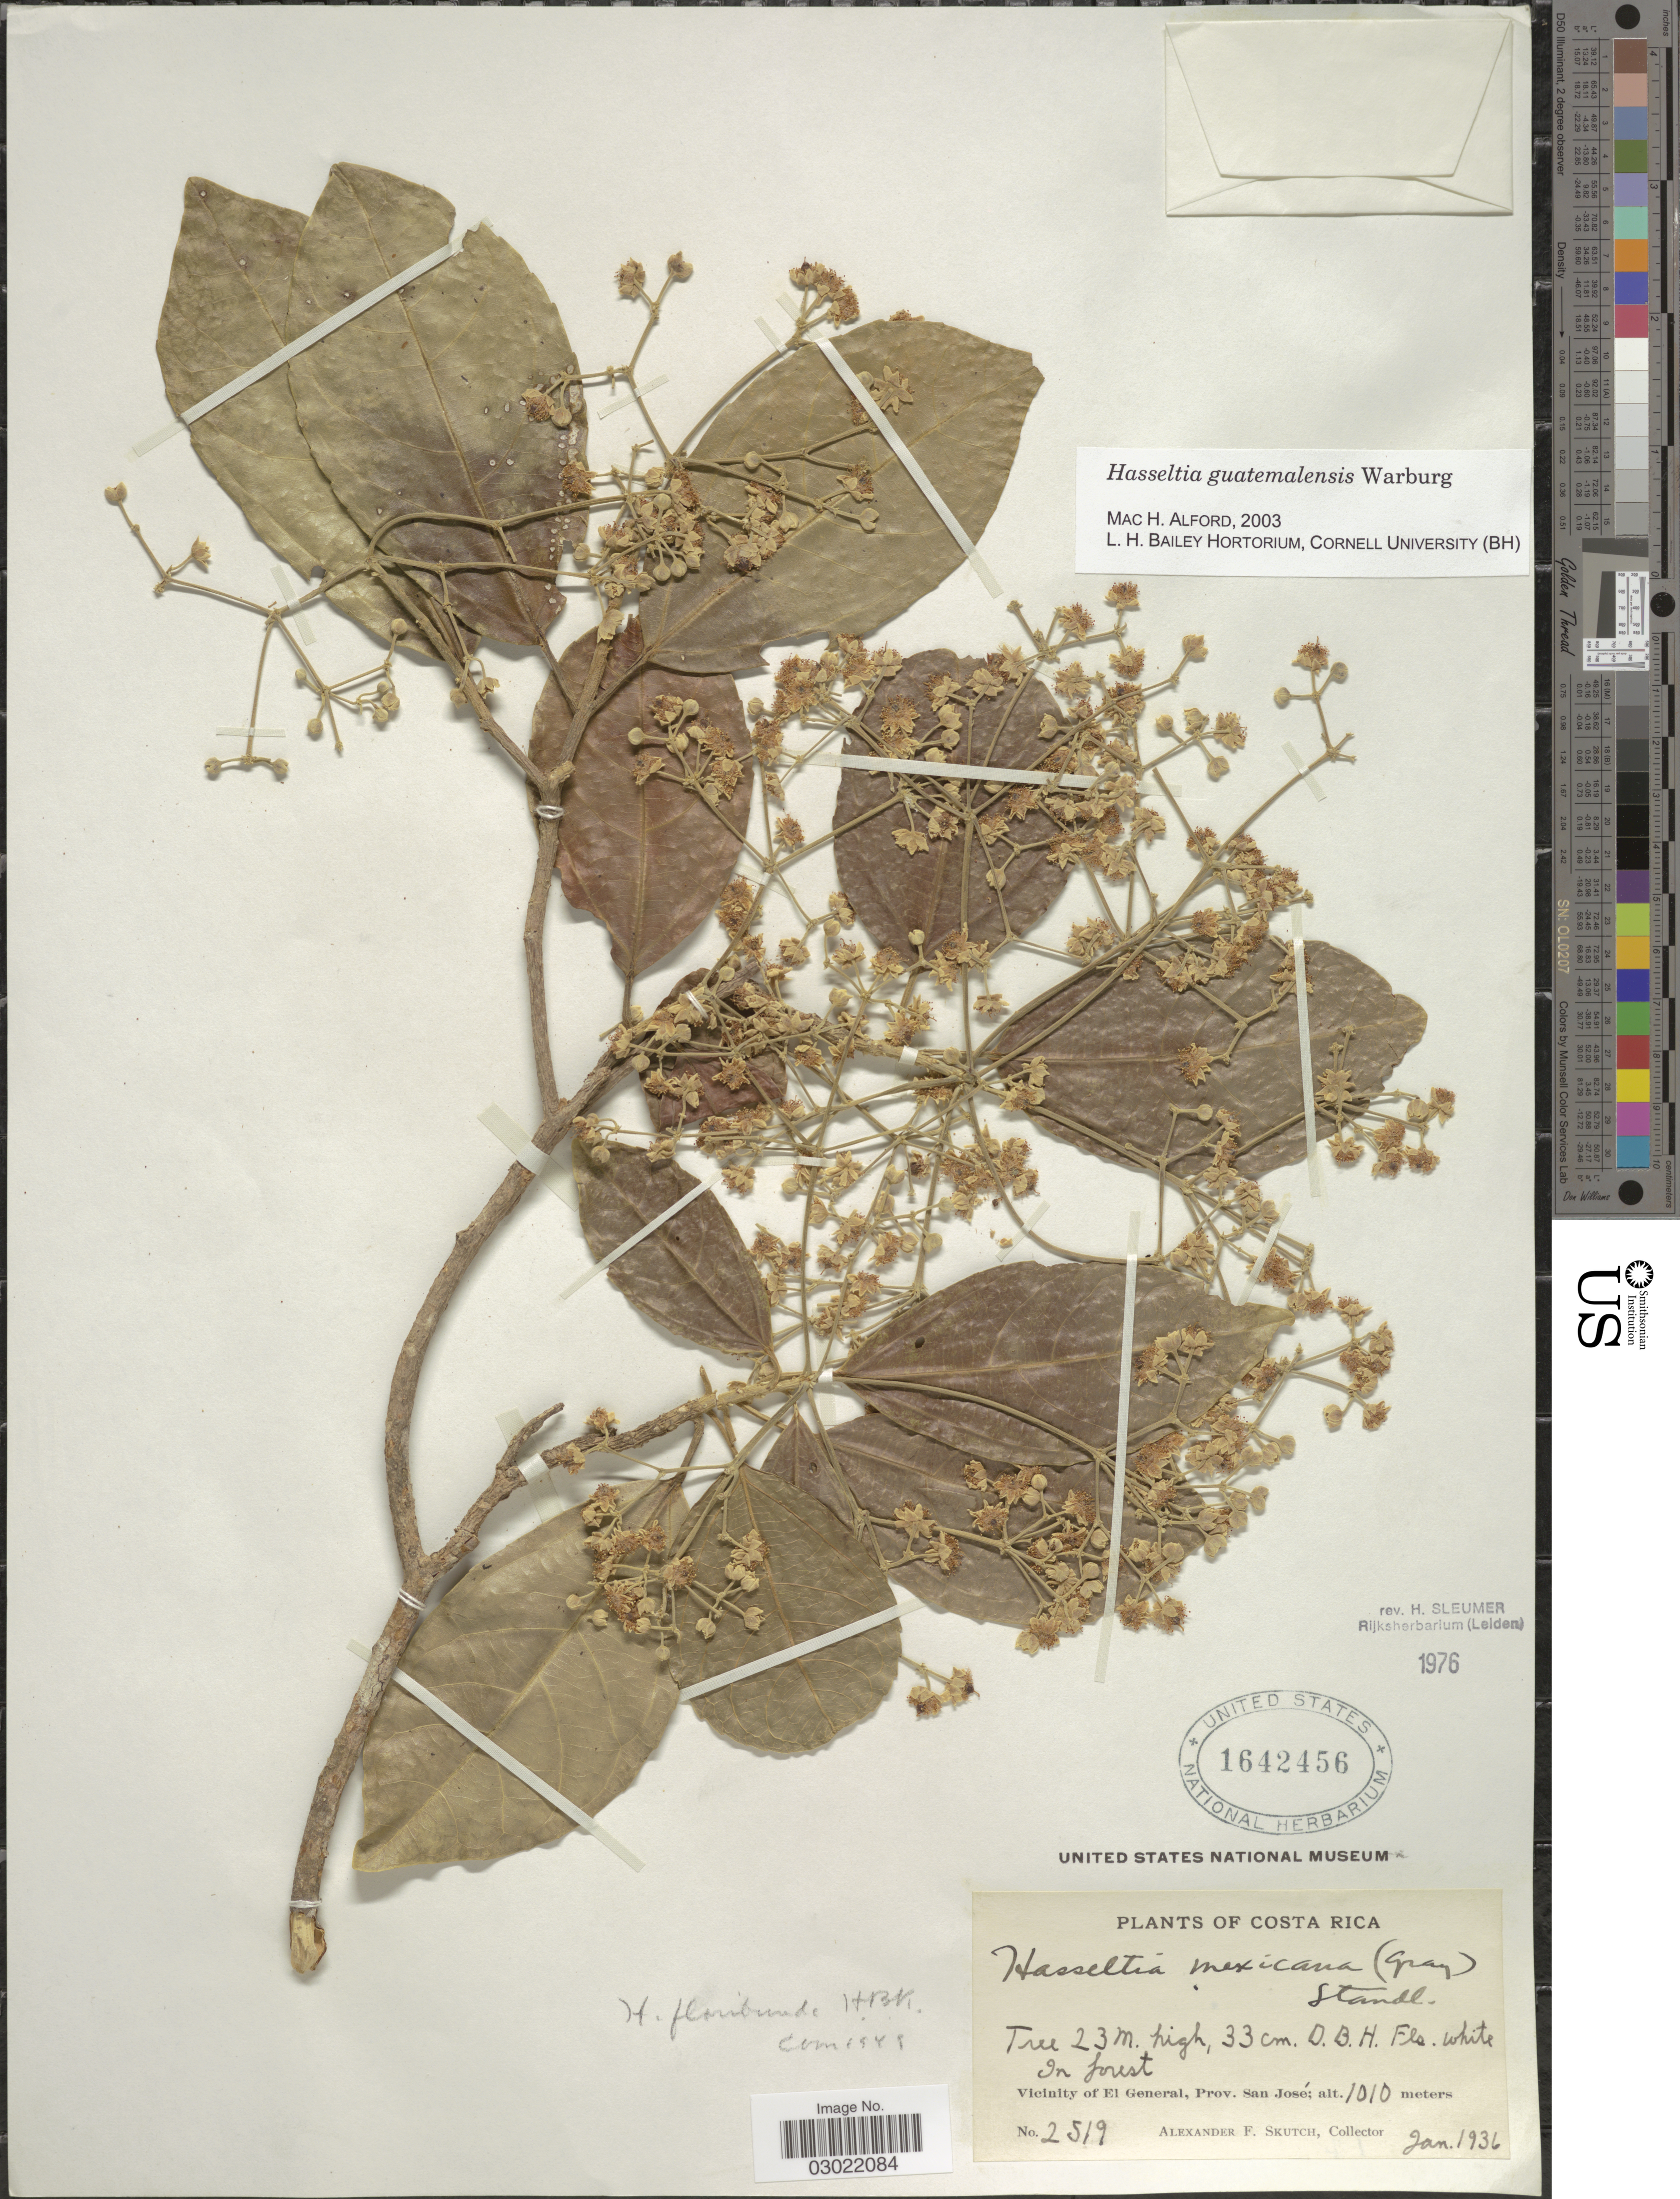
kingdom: Plantae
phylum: Tracheophyta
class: Magnoliopsida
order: Malpighiales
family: Salicaceae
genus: Hasseltia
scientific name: Hasseltia guatemalensis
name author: Warb.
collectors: A. F. Skutch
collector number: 2519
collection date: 1936-01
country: Costa Rica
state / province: San José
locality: Vicinity of El General.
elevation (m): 1010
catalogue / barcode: US 1642456